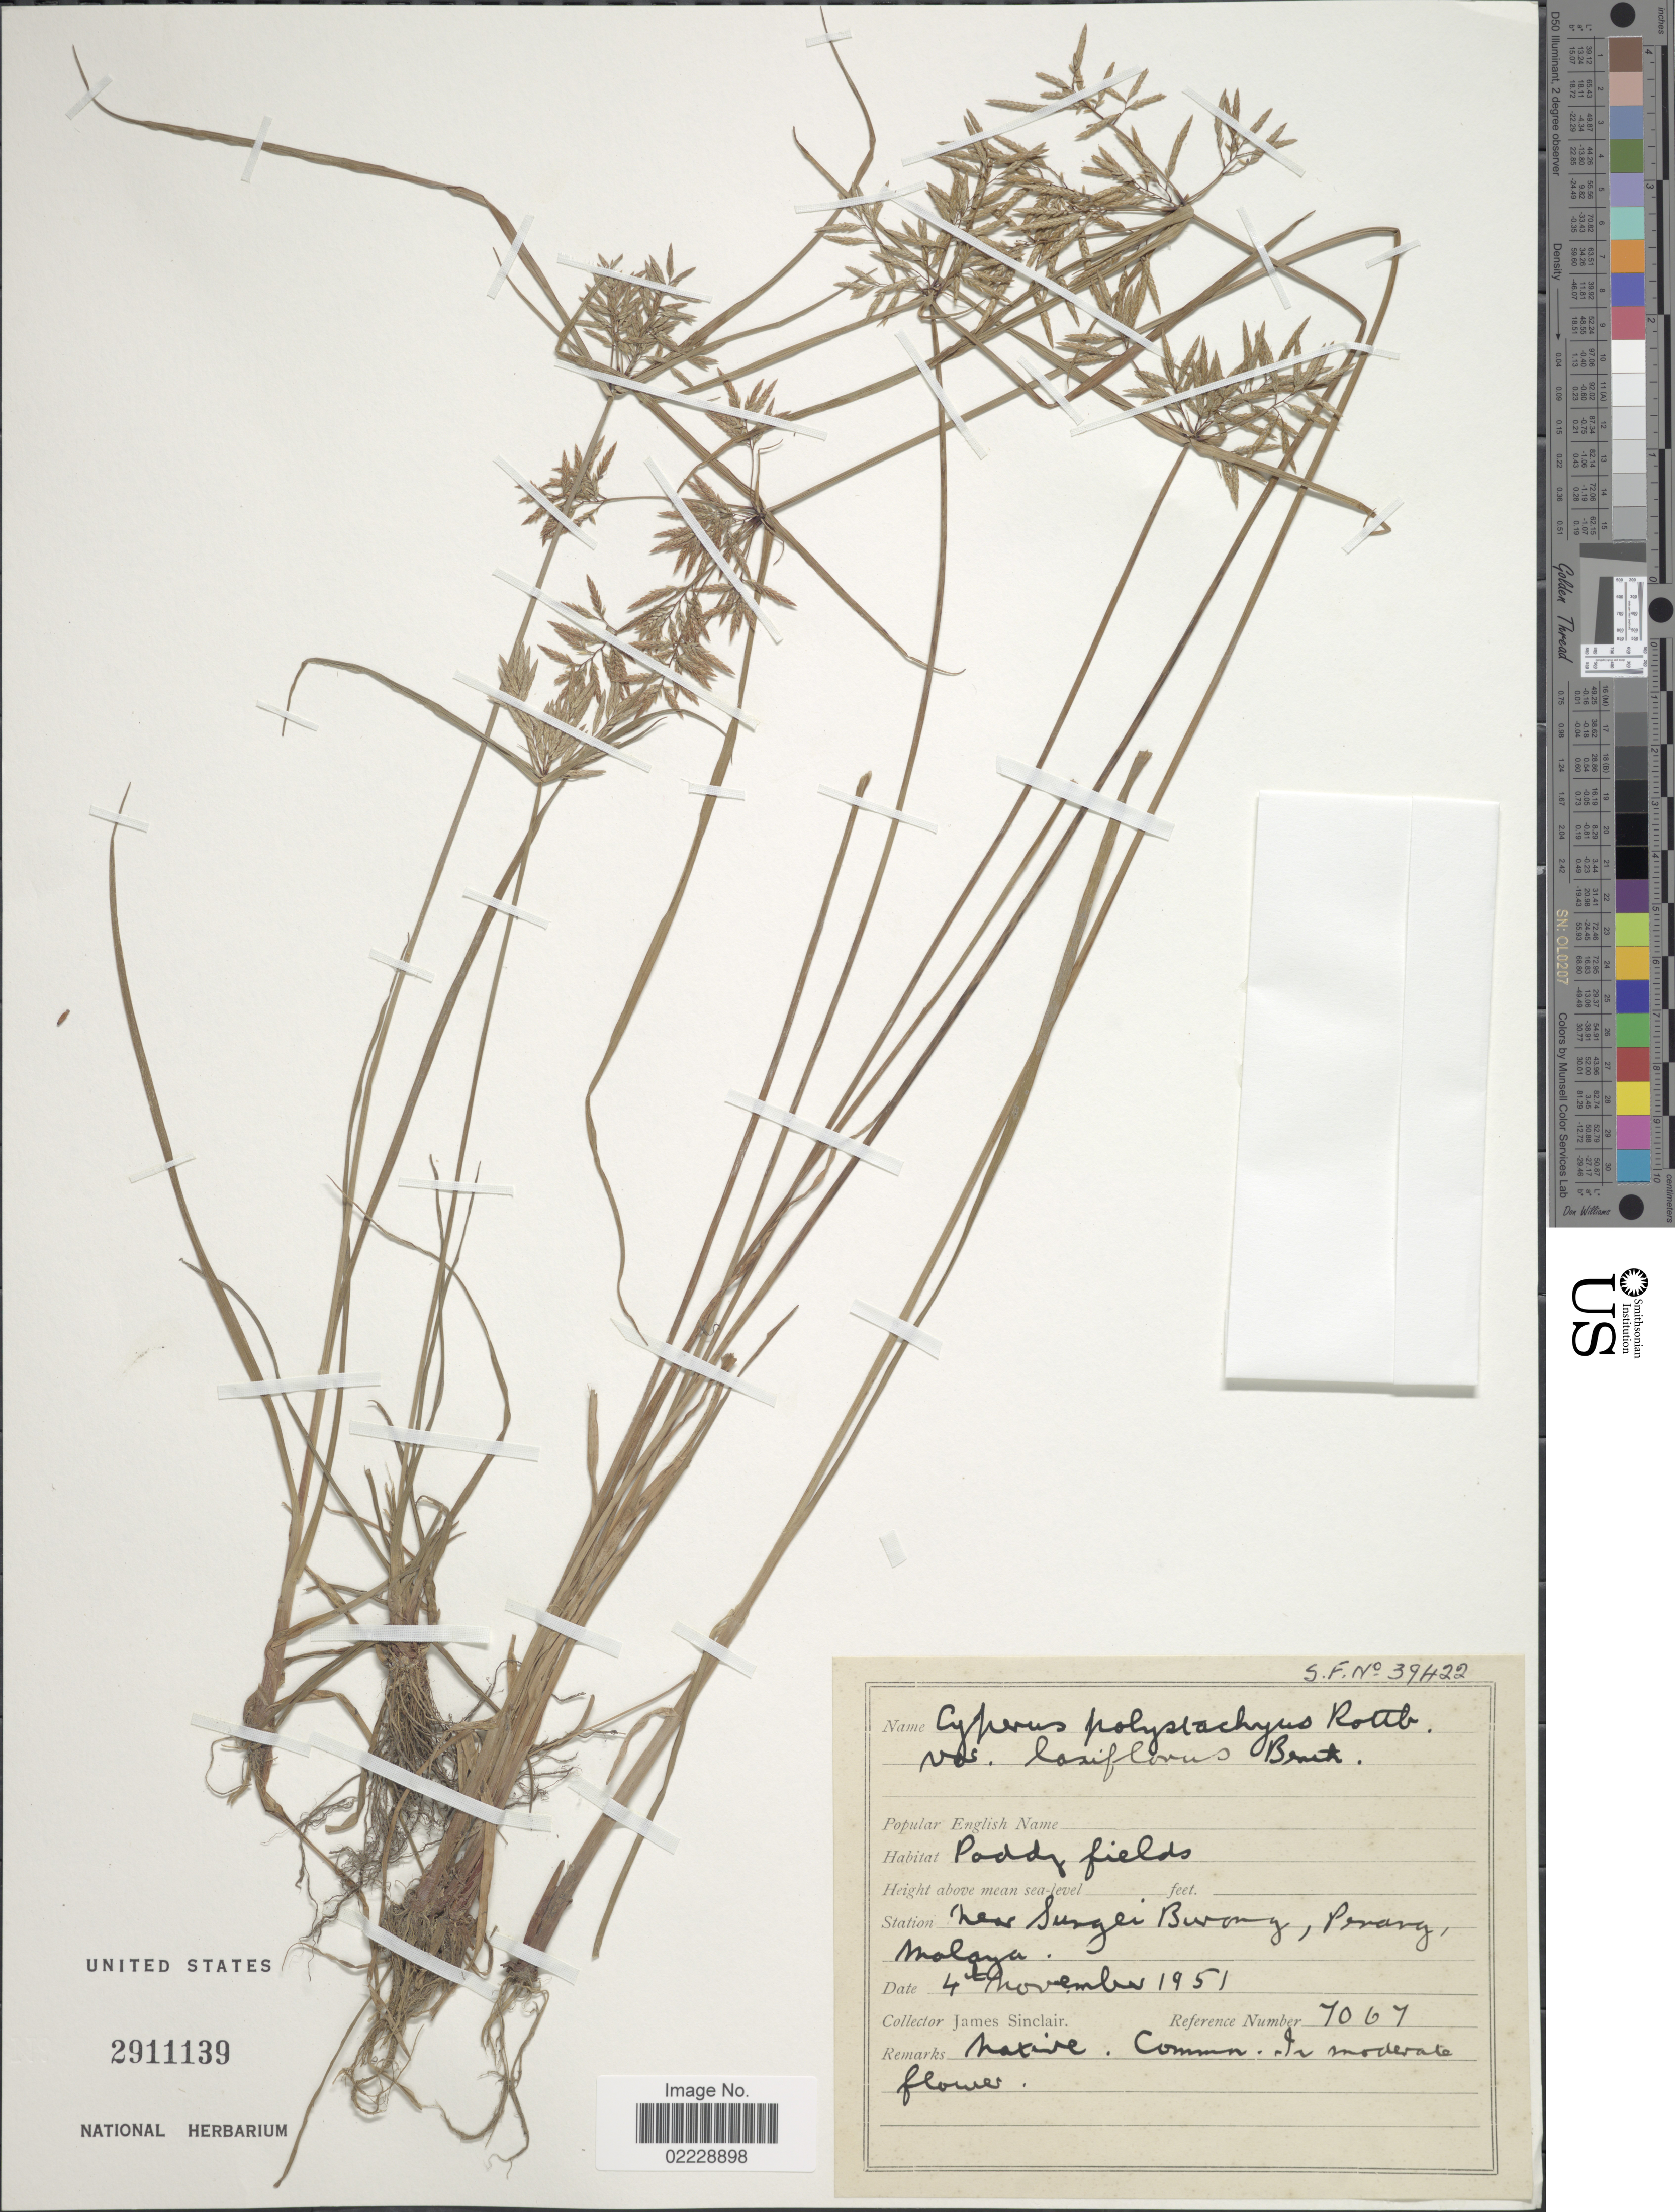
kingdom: Plantae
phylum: Tracheophyta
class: Liliopsida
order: Poales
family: Cyperaceae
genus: Cyperus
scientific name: Cyperus polystachyos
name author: Rottb.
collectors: J. Sinclair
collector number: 7067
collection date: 1951-11-04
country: Malaysia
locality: Near Sungei Burong, Perang, Malaya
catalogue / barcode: US 2911139